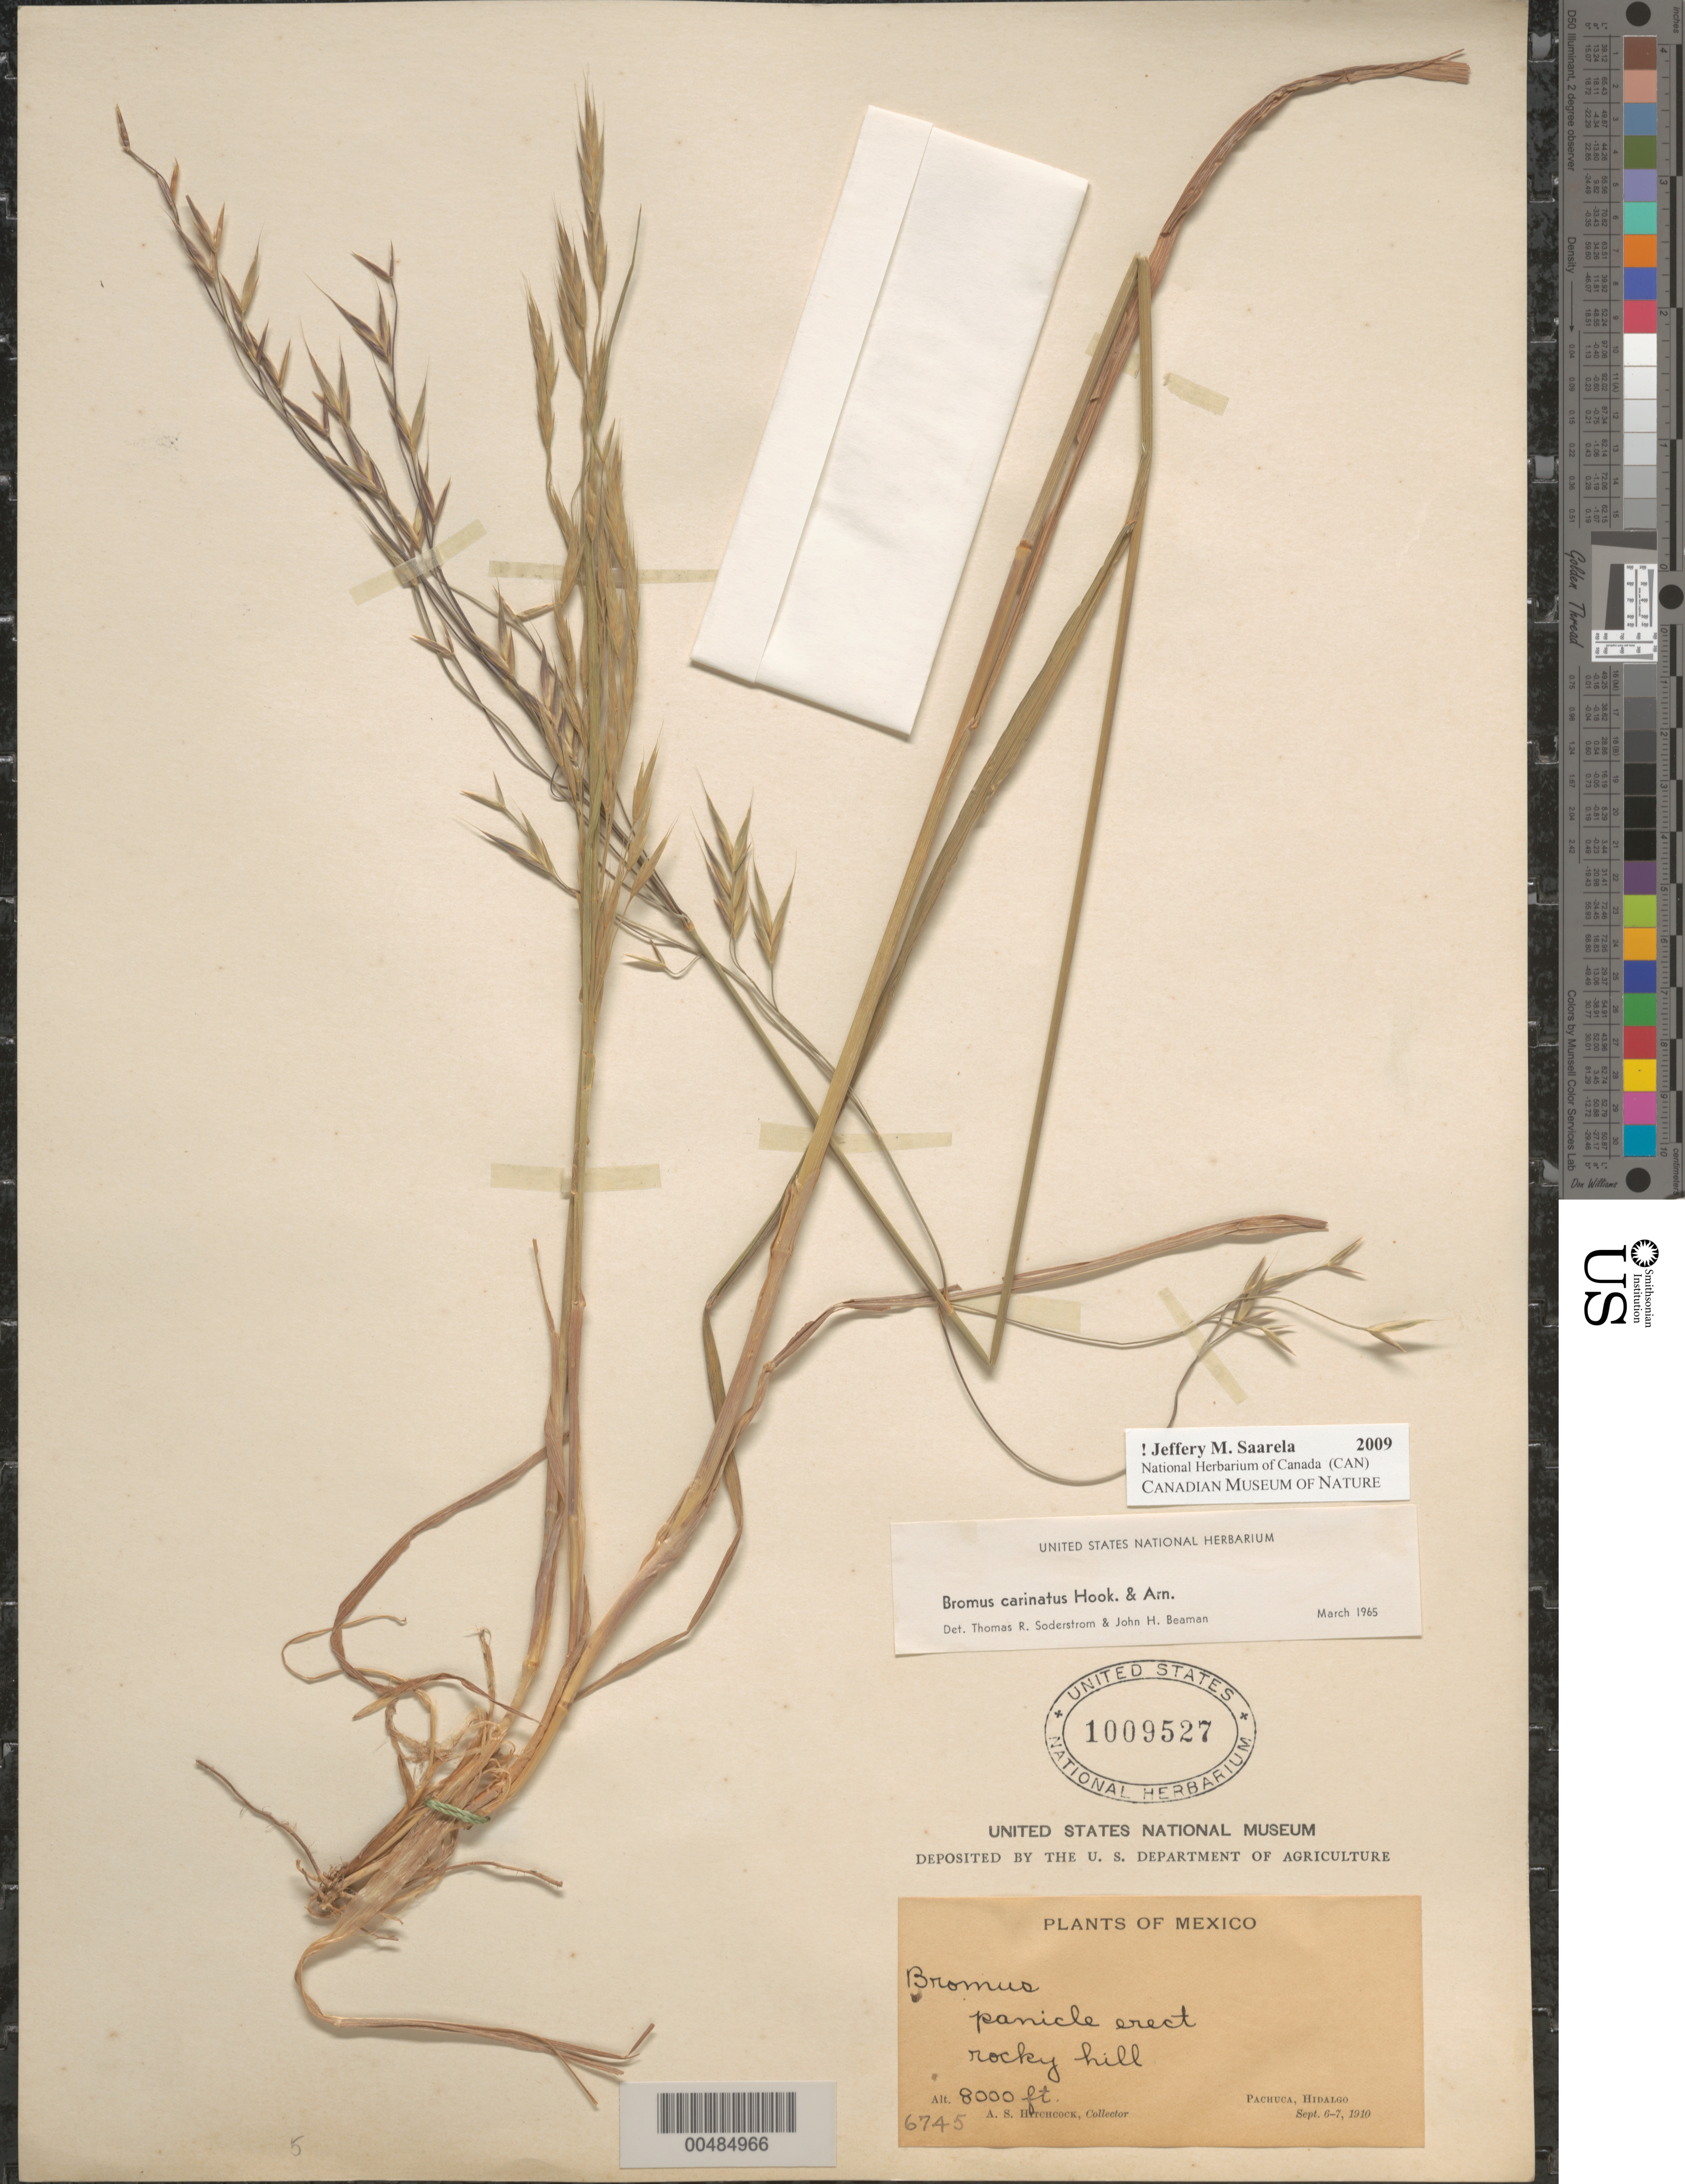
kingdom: Plantae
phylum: Tracheophyta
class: Liliopsida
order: Poales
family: Poaceae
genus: Bromus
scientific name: Bromus carinatus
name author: Hook. & Arn.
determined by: Soderstrom, T. R.; Beaman, J. H.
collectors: A. S. Hitchcock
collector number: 6745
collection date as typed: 6 Sep 1910 to 7 Sep 1910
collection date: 1910-09-06/1910-09-07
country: Mexico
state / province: Hidalgo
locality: Pachuca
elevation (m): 2438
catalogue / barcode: US 1009527